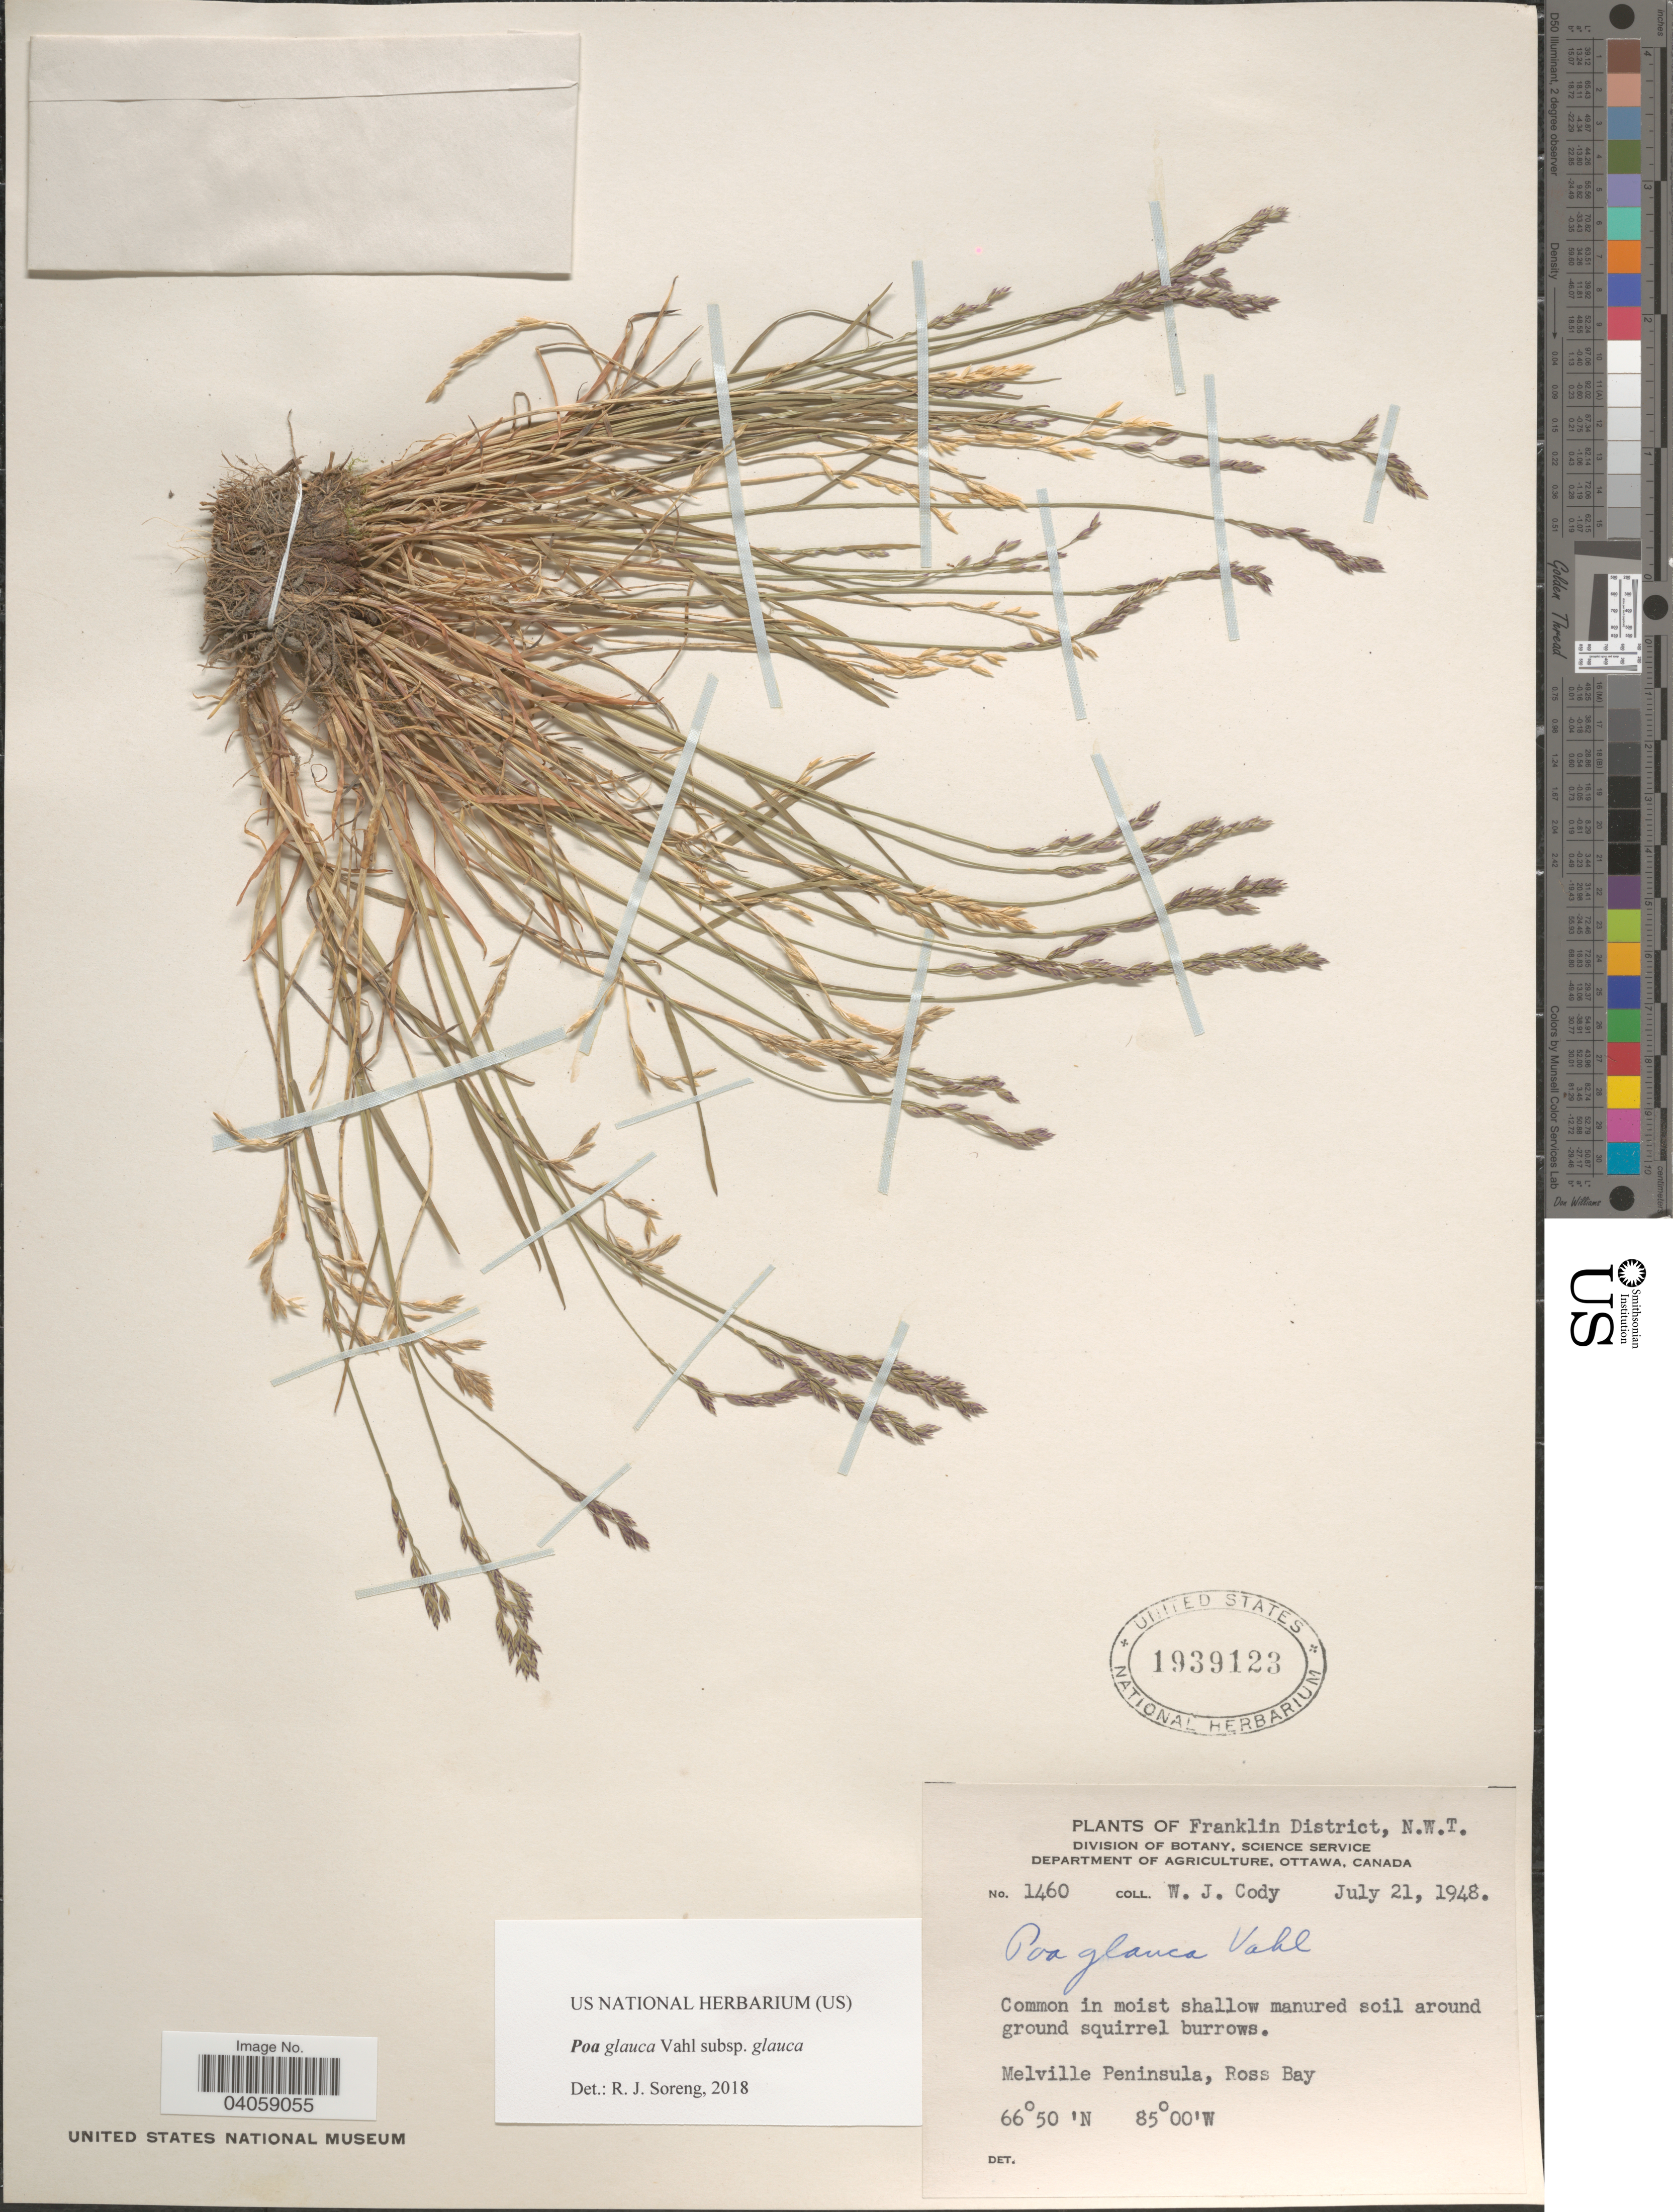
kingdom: Plantae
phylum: Tracheophyta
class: Liliopsida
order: Poales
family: Poaceae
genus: Poa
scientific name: Poa glauca subsp. glauca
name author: Vahl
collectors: W. Cody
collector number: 1460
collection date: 1948-07-21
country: Canada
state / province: Northwest Territories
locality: Franklin District. In moist shallow manured soil around ground squirrel burrows. Melville Peninsula, Ross Bay.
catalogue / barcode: US 1939123